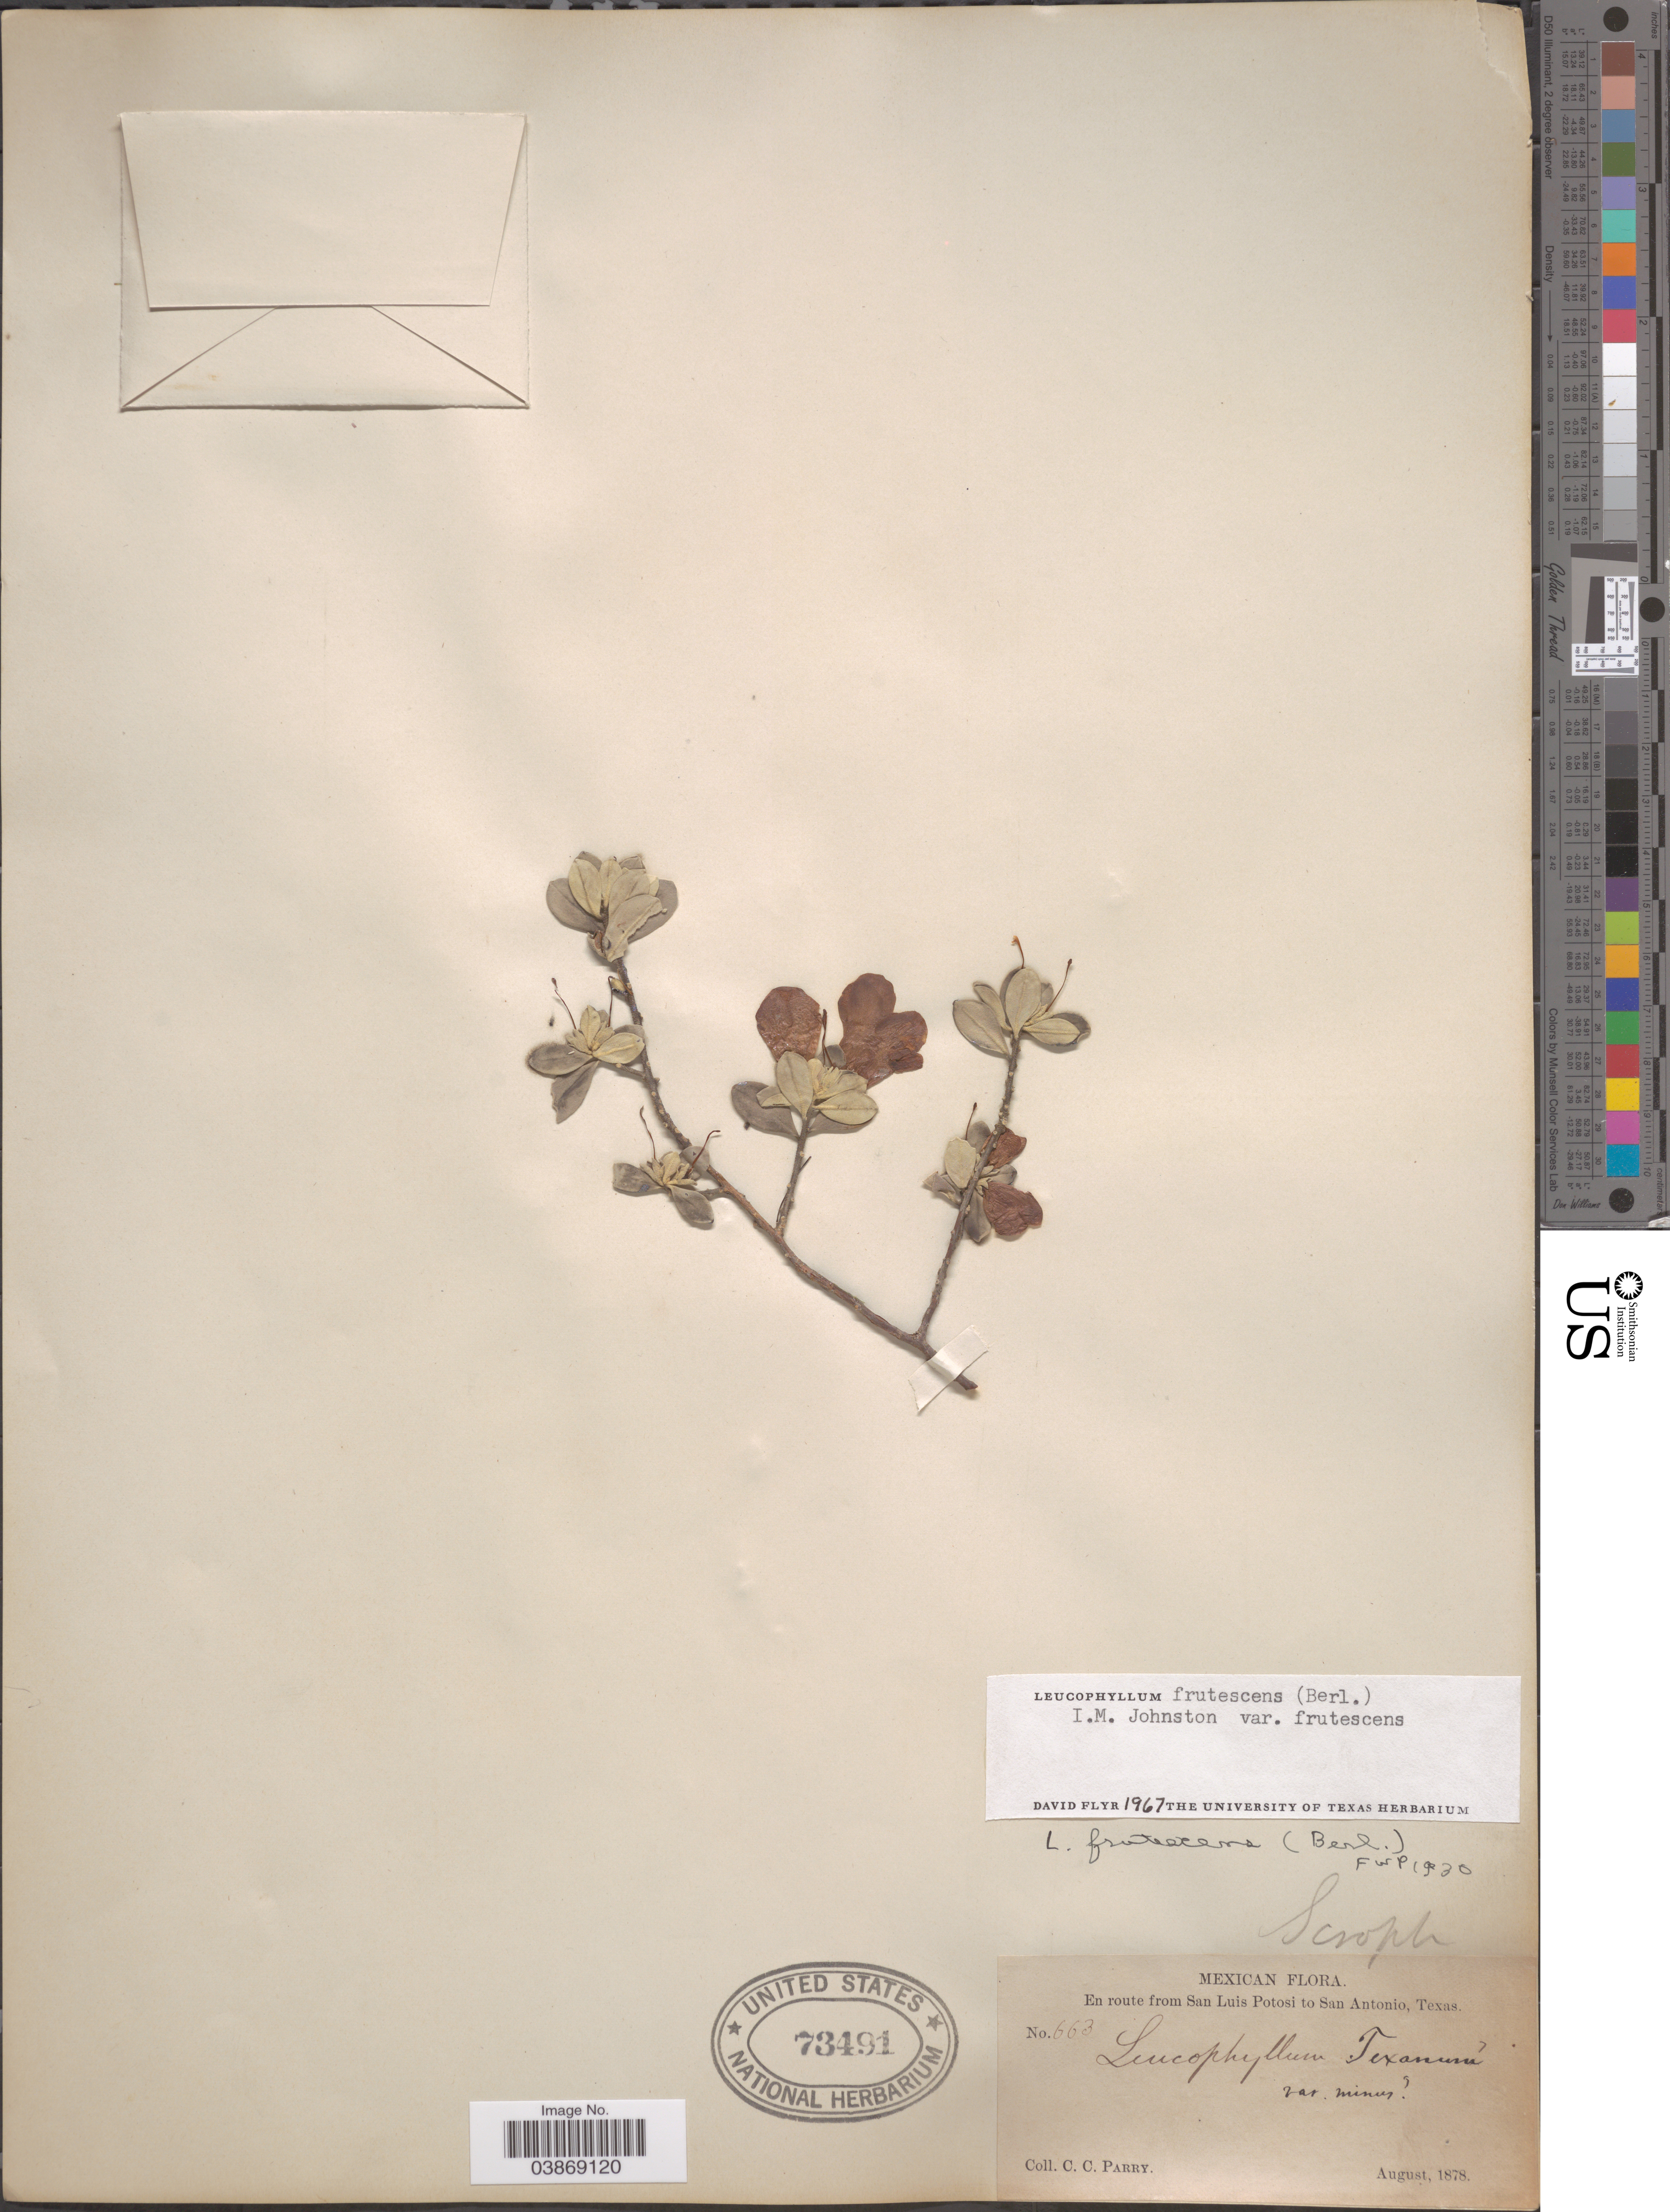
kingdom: Plantae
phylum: Tracheophyta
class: Magnoliopsida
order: Lamiales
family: Scrophulariaceae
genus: Leucophyllum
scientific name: Leucophyllum frutescens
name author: (Berland.) I.M. Johnst.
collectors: C. C. Parry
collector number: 663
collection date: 1878-08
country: Mexico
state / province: San Luis Potosí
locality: En route from San Luis Potosi to San Antonio, Texas.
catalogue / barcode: US 73491